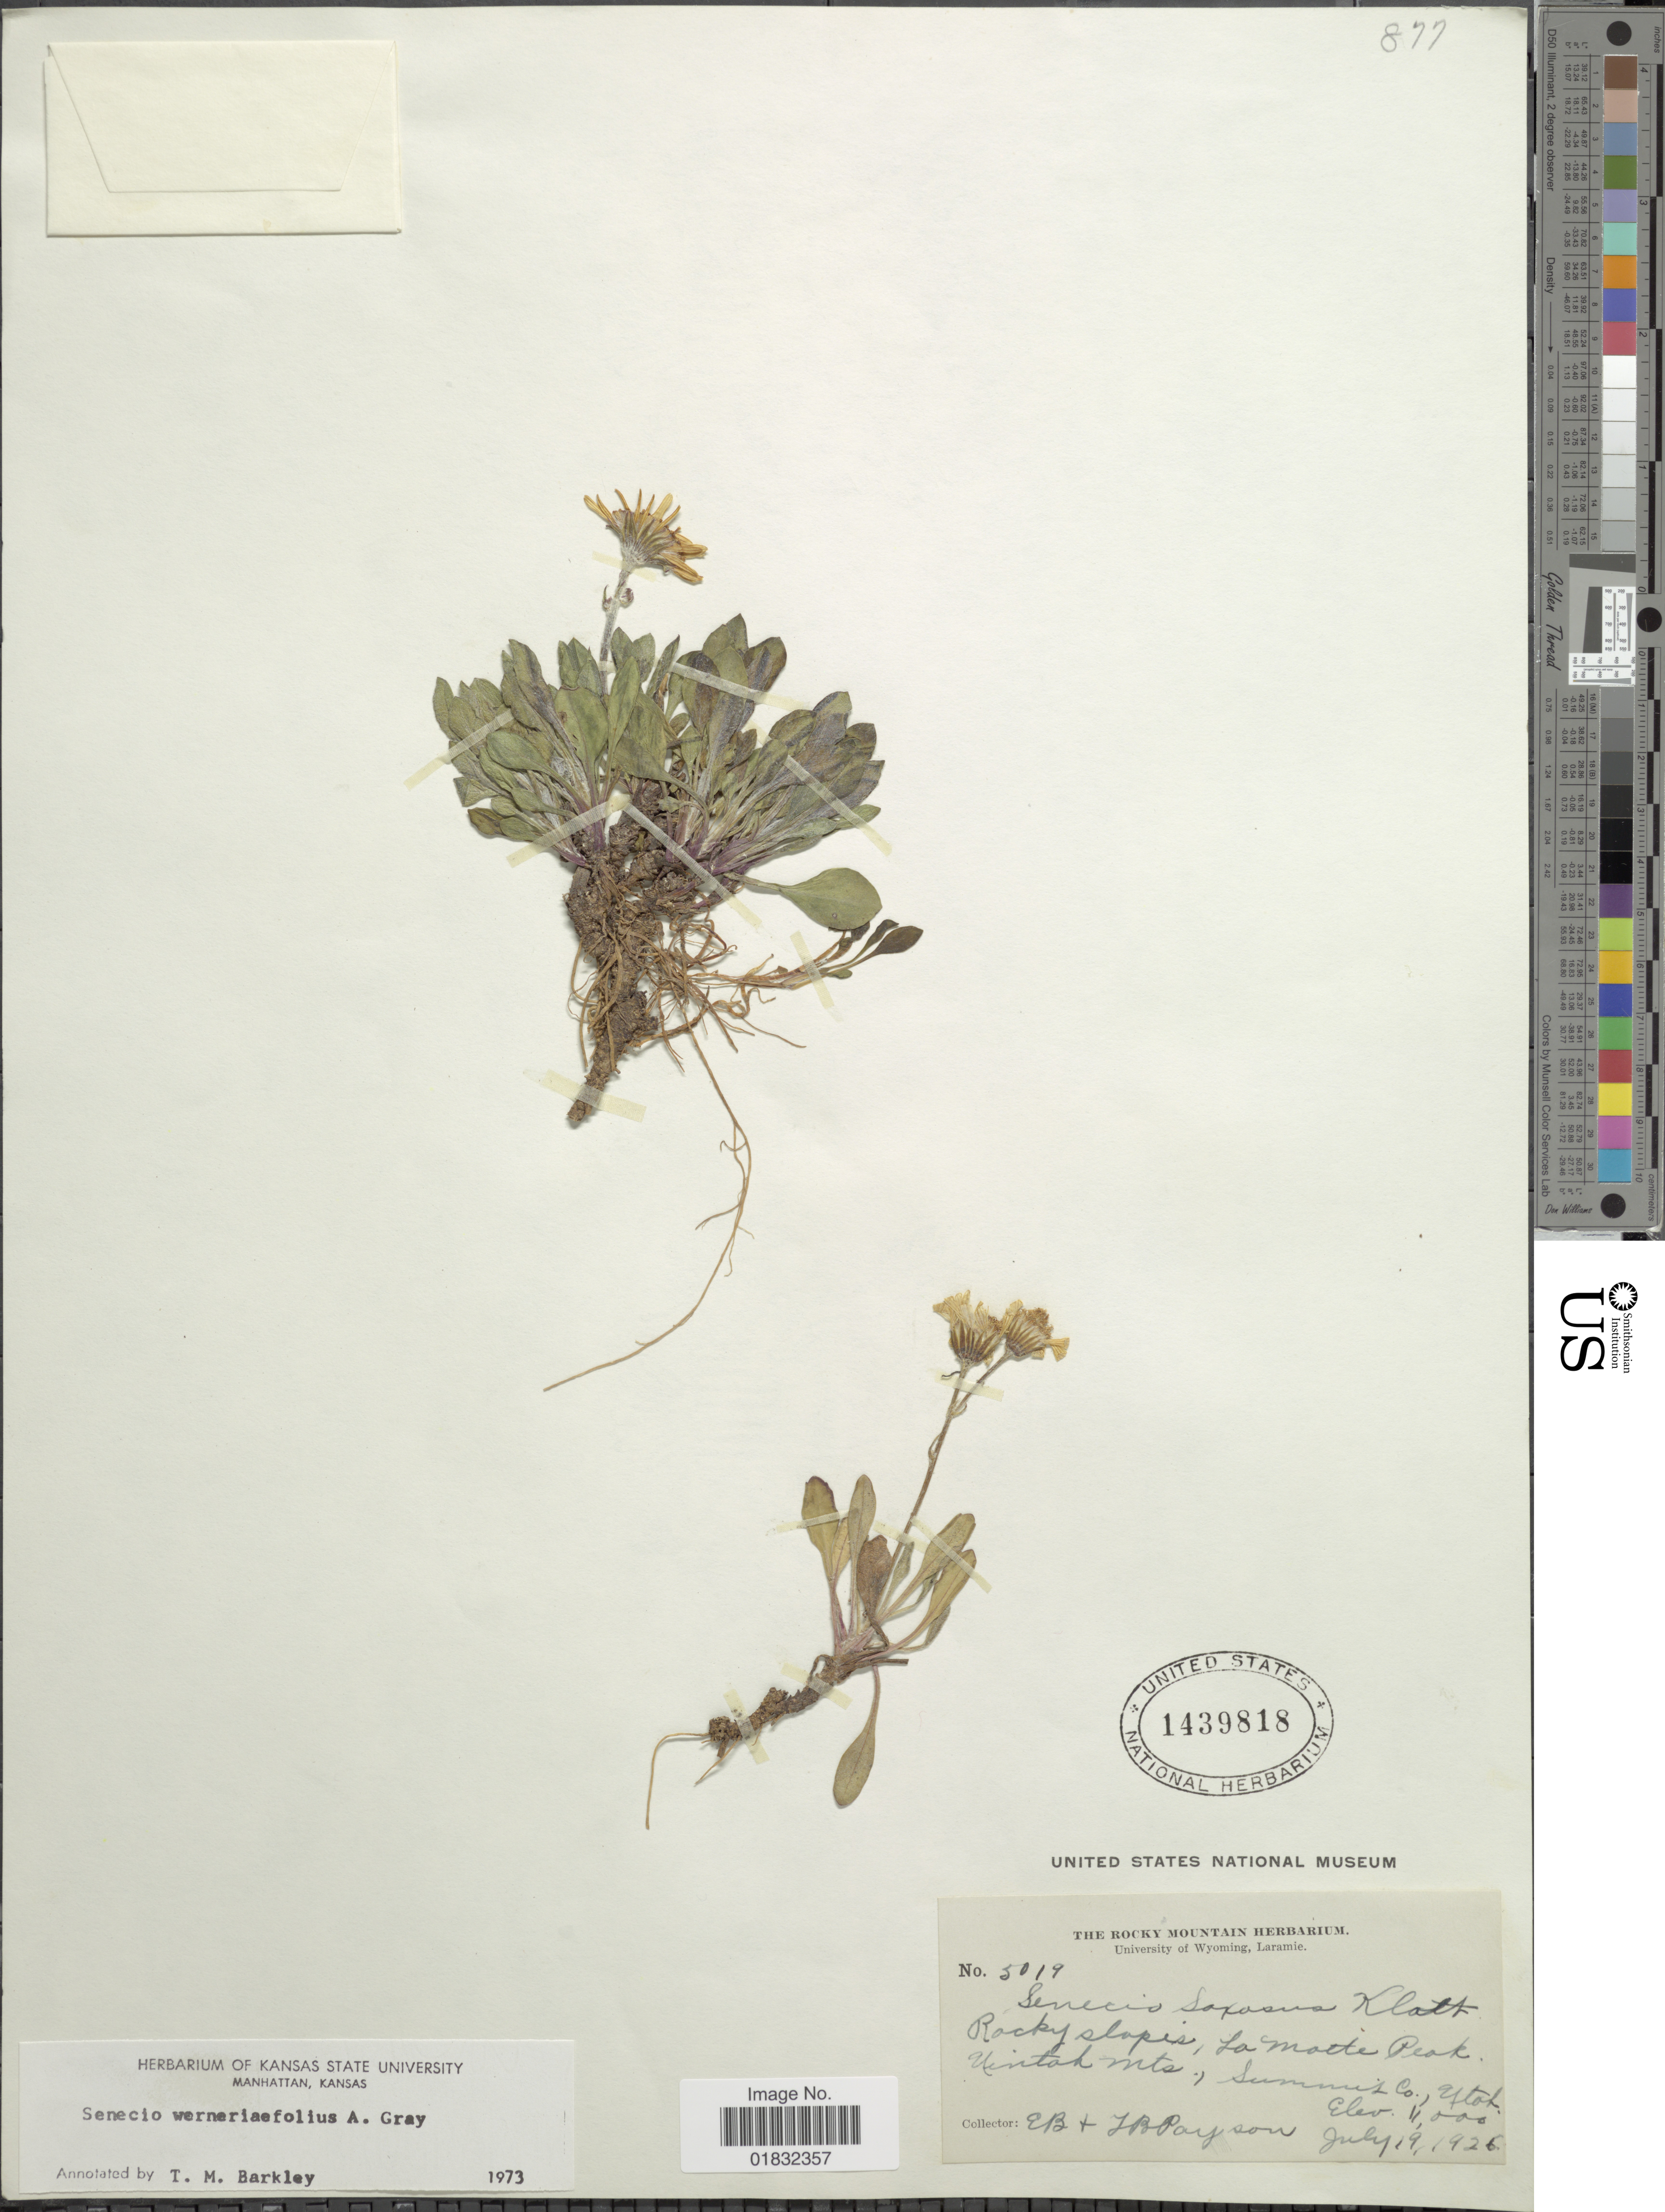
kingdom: Plantae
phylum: Tracheophyta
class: Magnoliopsida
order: Asterales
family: Asteraceae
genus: Packera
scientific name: Packera werneriifolia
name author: (A. Gray) W.A. Weber & Á. Löve ex Trock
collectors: E. B. Payson & L. Payson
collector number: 5019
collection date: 1926-07-19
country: United States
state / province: Utah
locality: Rocky slopes, La Moltw Peak, Uintah Mts., Summit Co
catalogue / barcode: US 1439818